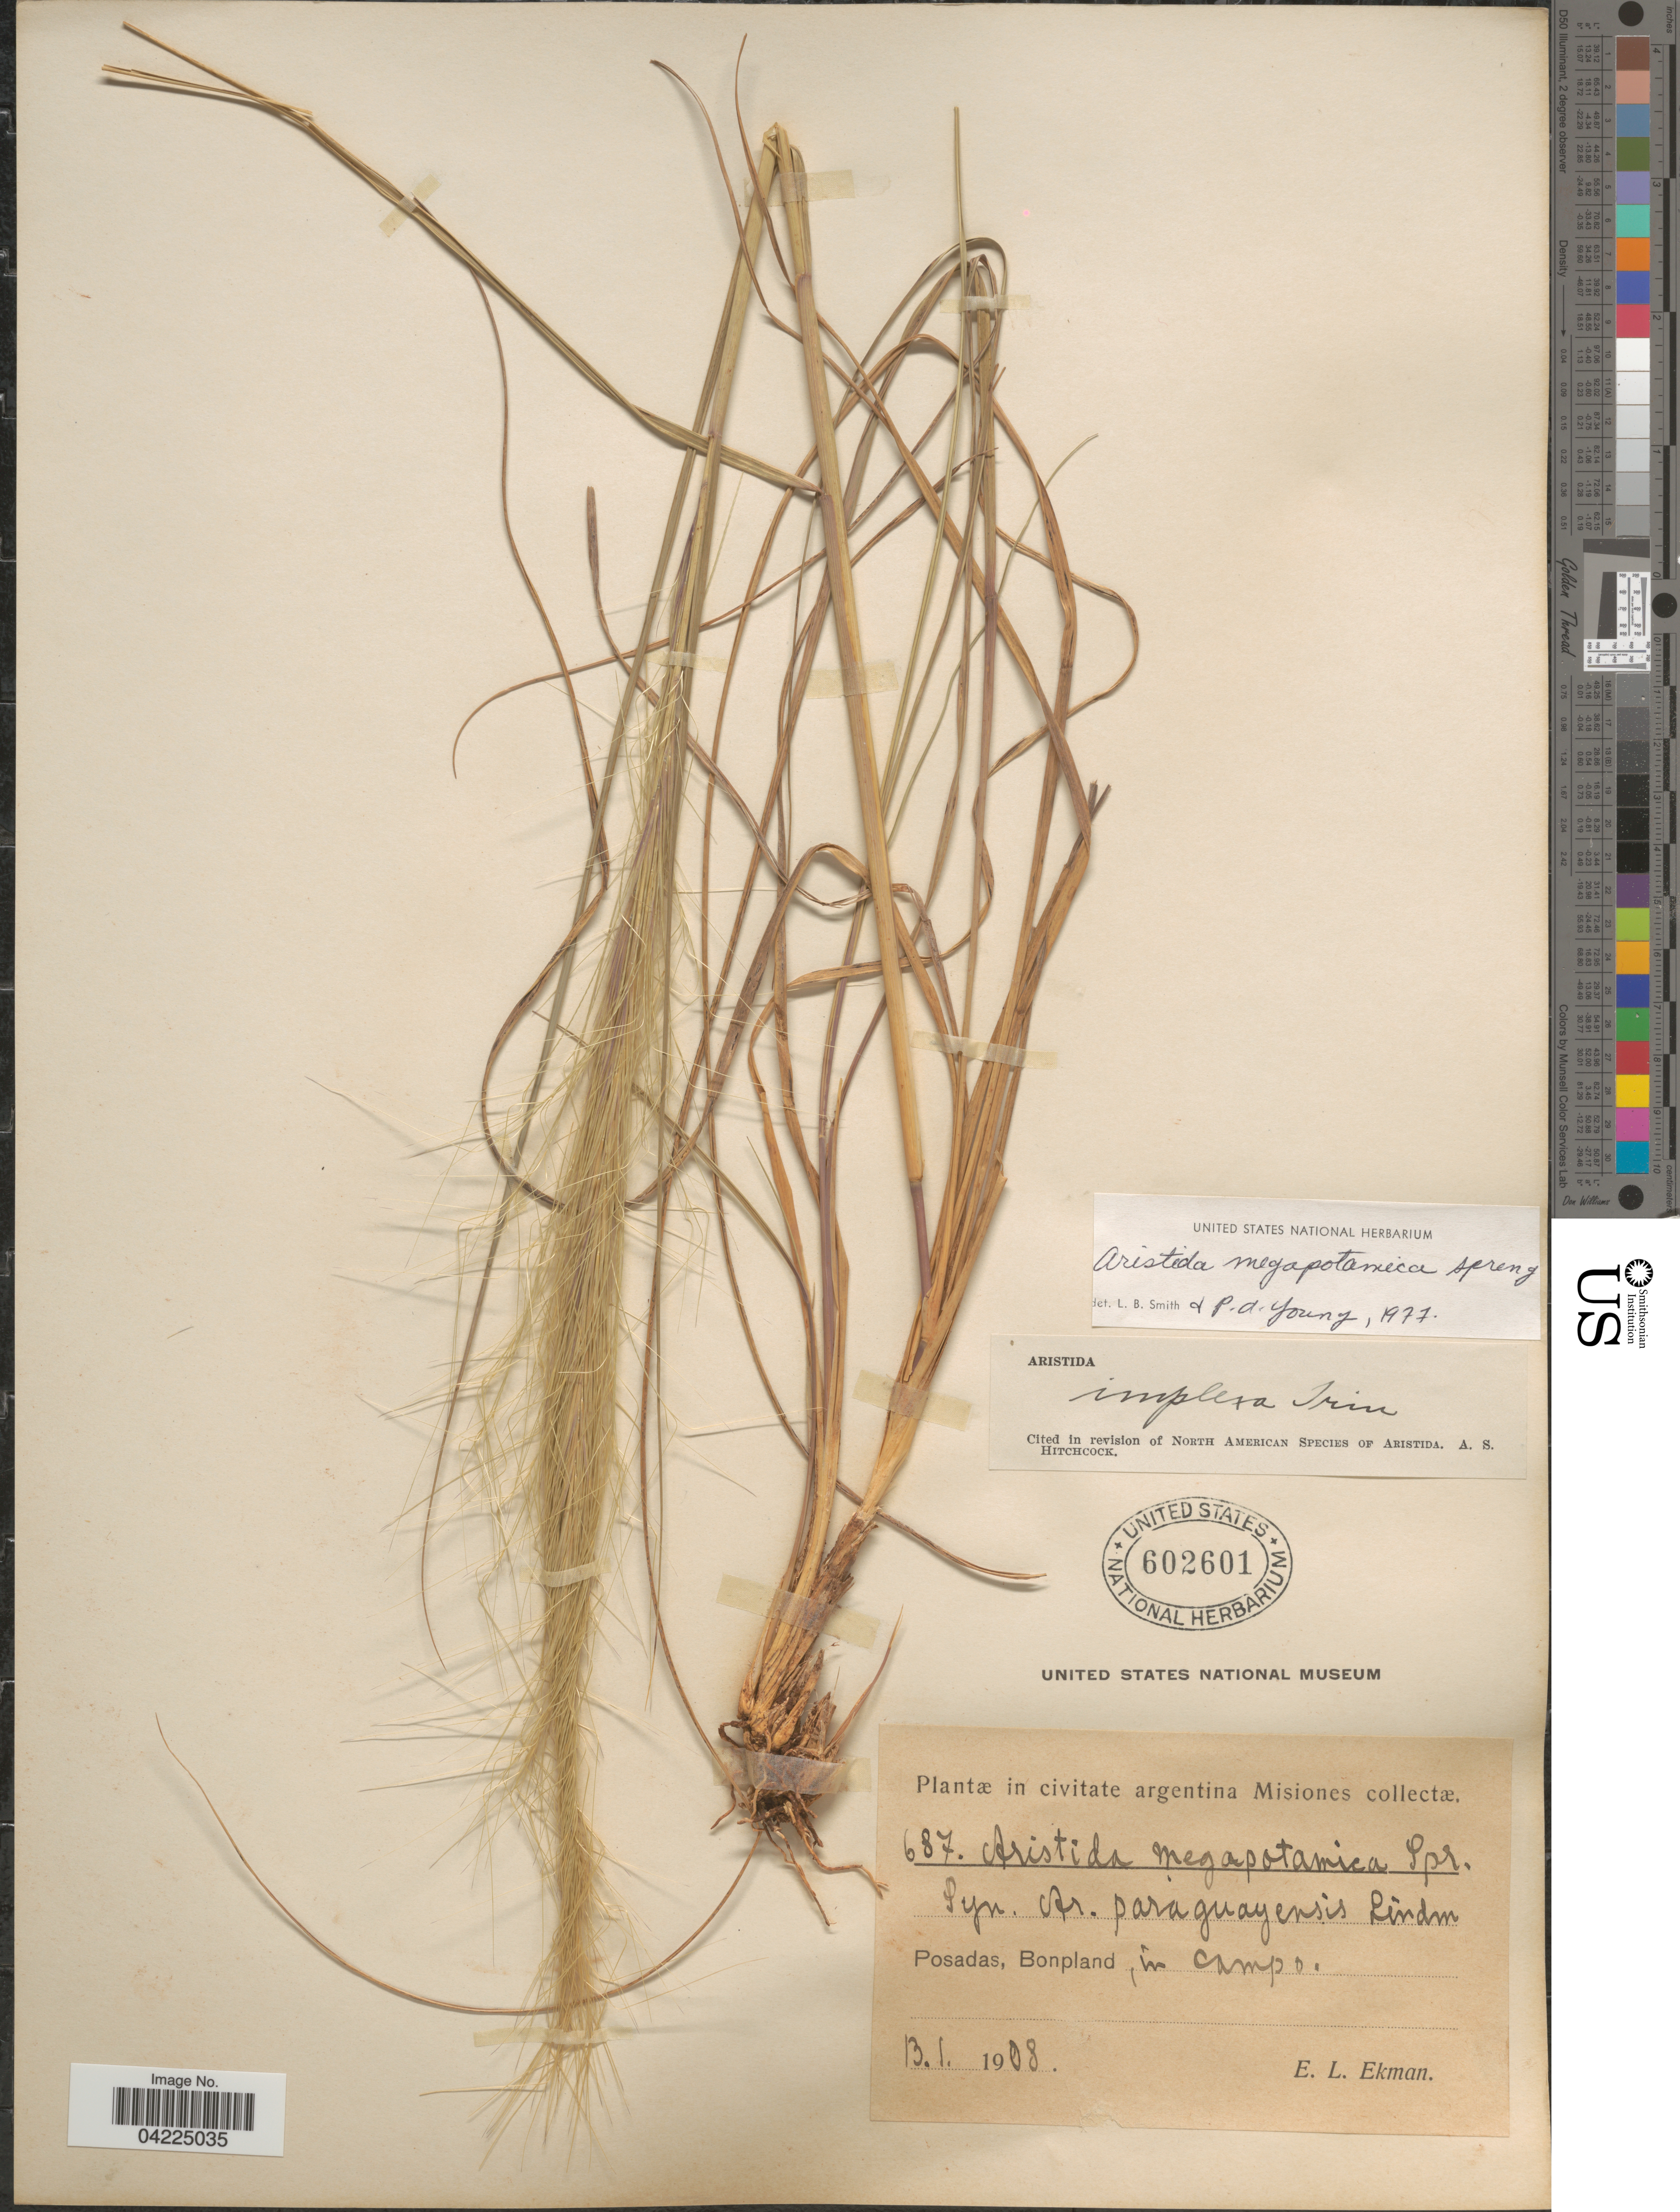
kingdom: Plantae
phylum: Tracheophyta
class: Liliopsida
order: Poales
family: Poaceae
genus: Aristida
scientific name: Aristida megapotamica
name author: Spreng.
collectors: E. L. Ekman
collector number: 687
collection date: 1908-01-13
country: Argentina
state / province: Misiones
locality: Posadas, Bonpland, in campo.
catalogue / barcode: US 602601